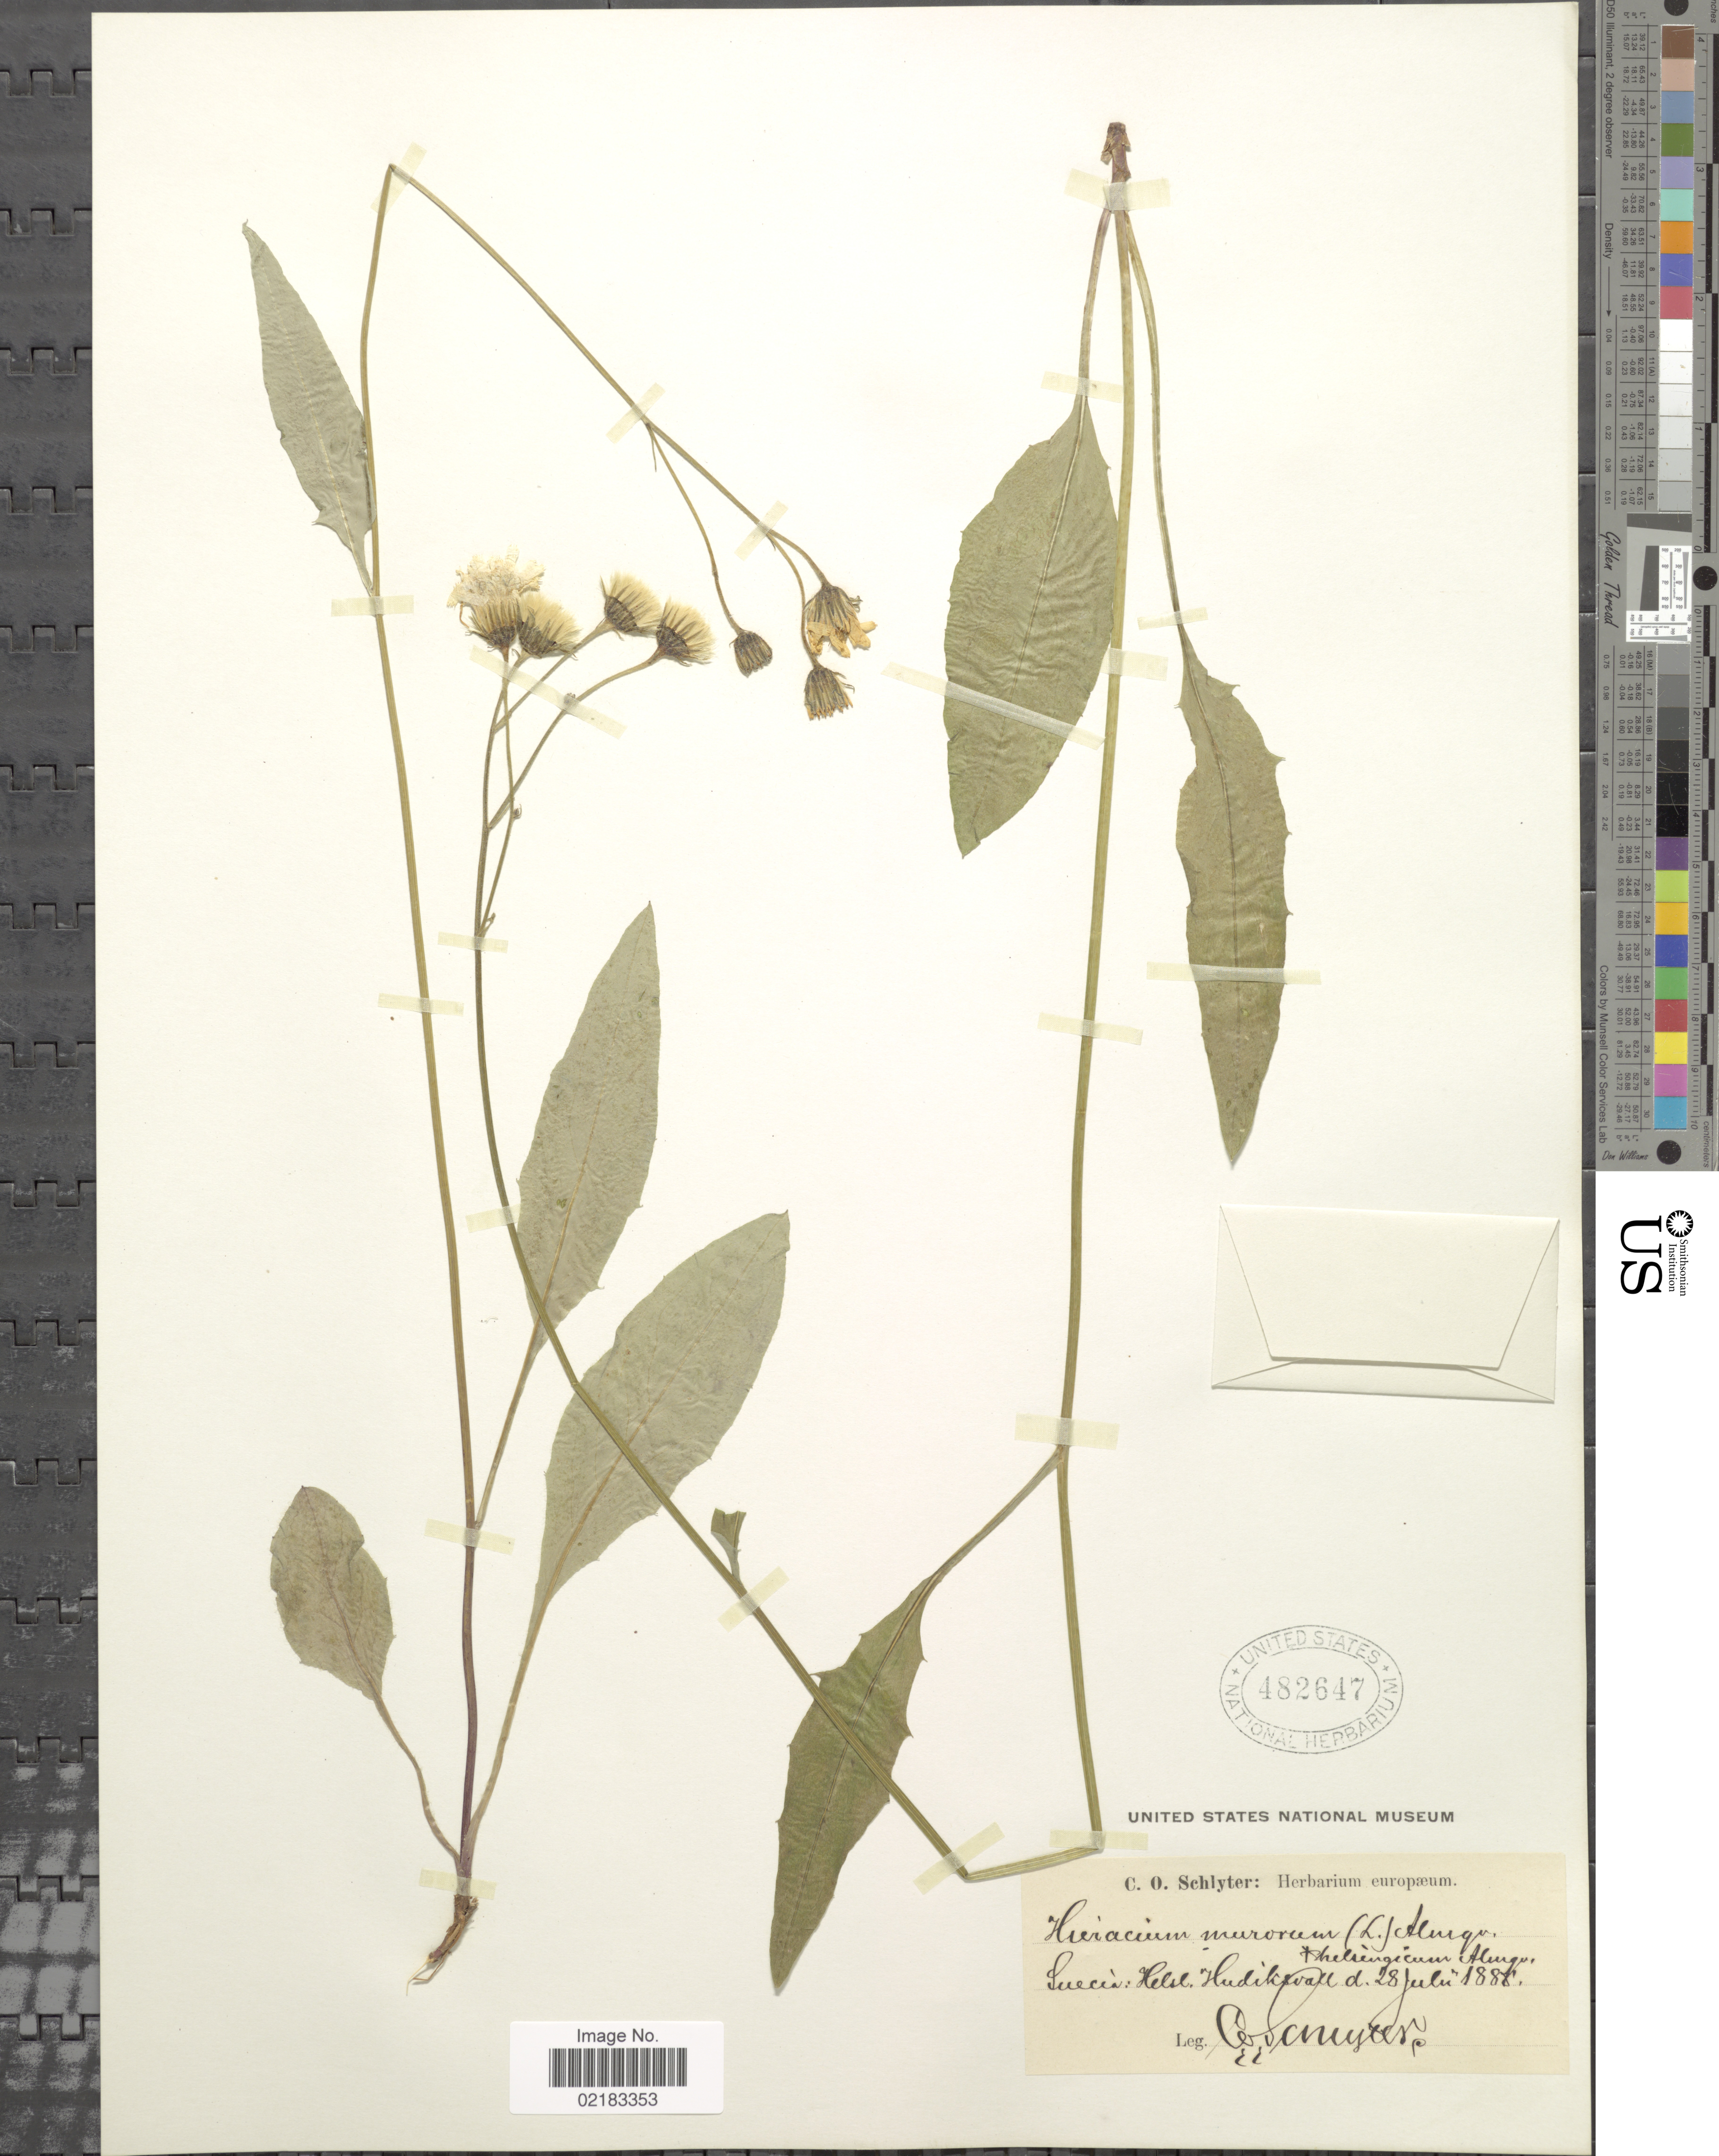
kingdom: Plantae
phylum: Tracheophyta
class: Magnoliopsida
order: Asterales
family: Asteraceae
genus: Hieracium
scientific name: Hieracium murorum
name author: L.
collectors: C. Schlyter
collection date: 1888-07-28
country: Sweden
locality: Suecia: Helsl. Hudiksvall.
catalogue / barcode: US 482647